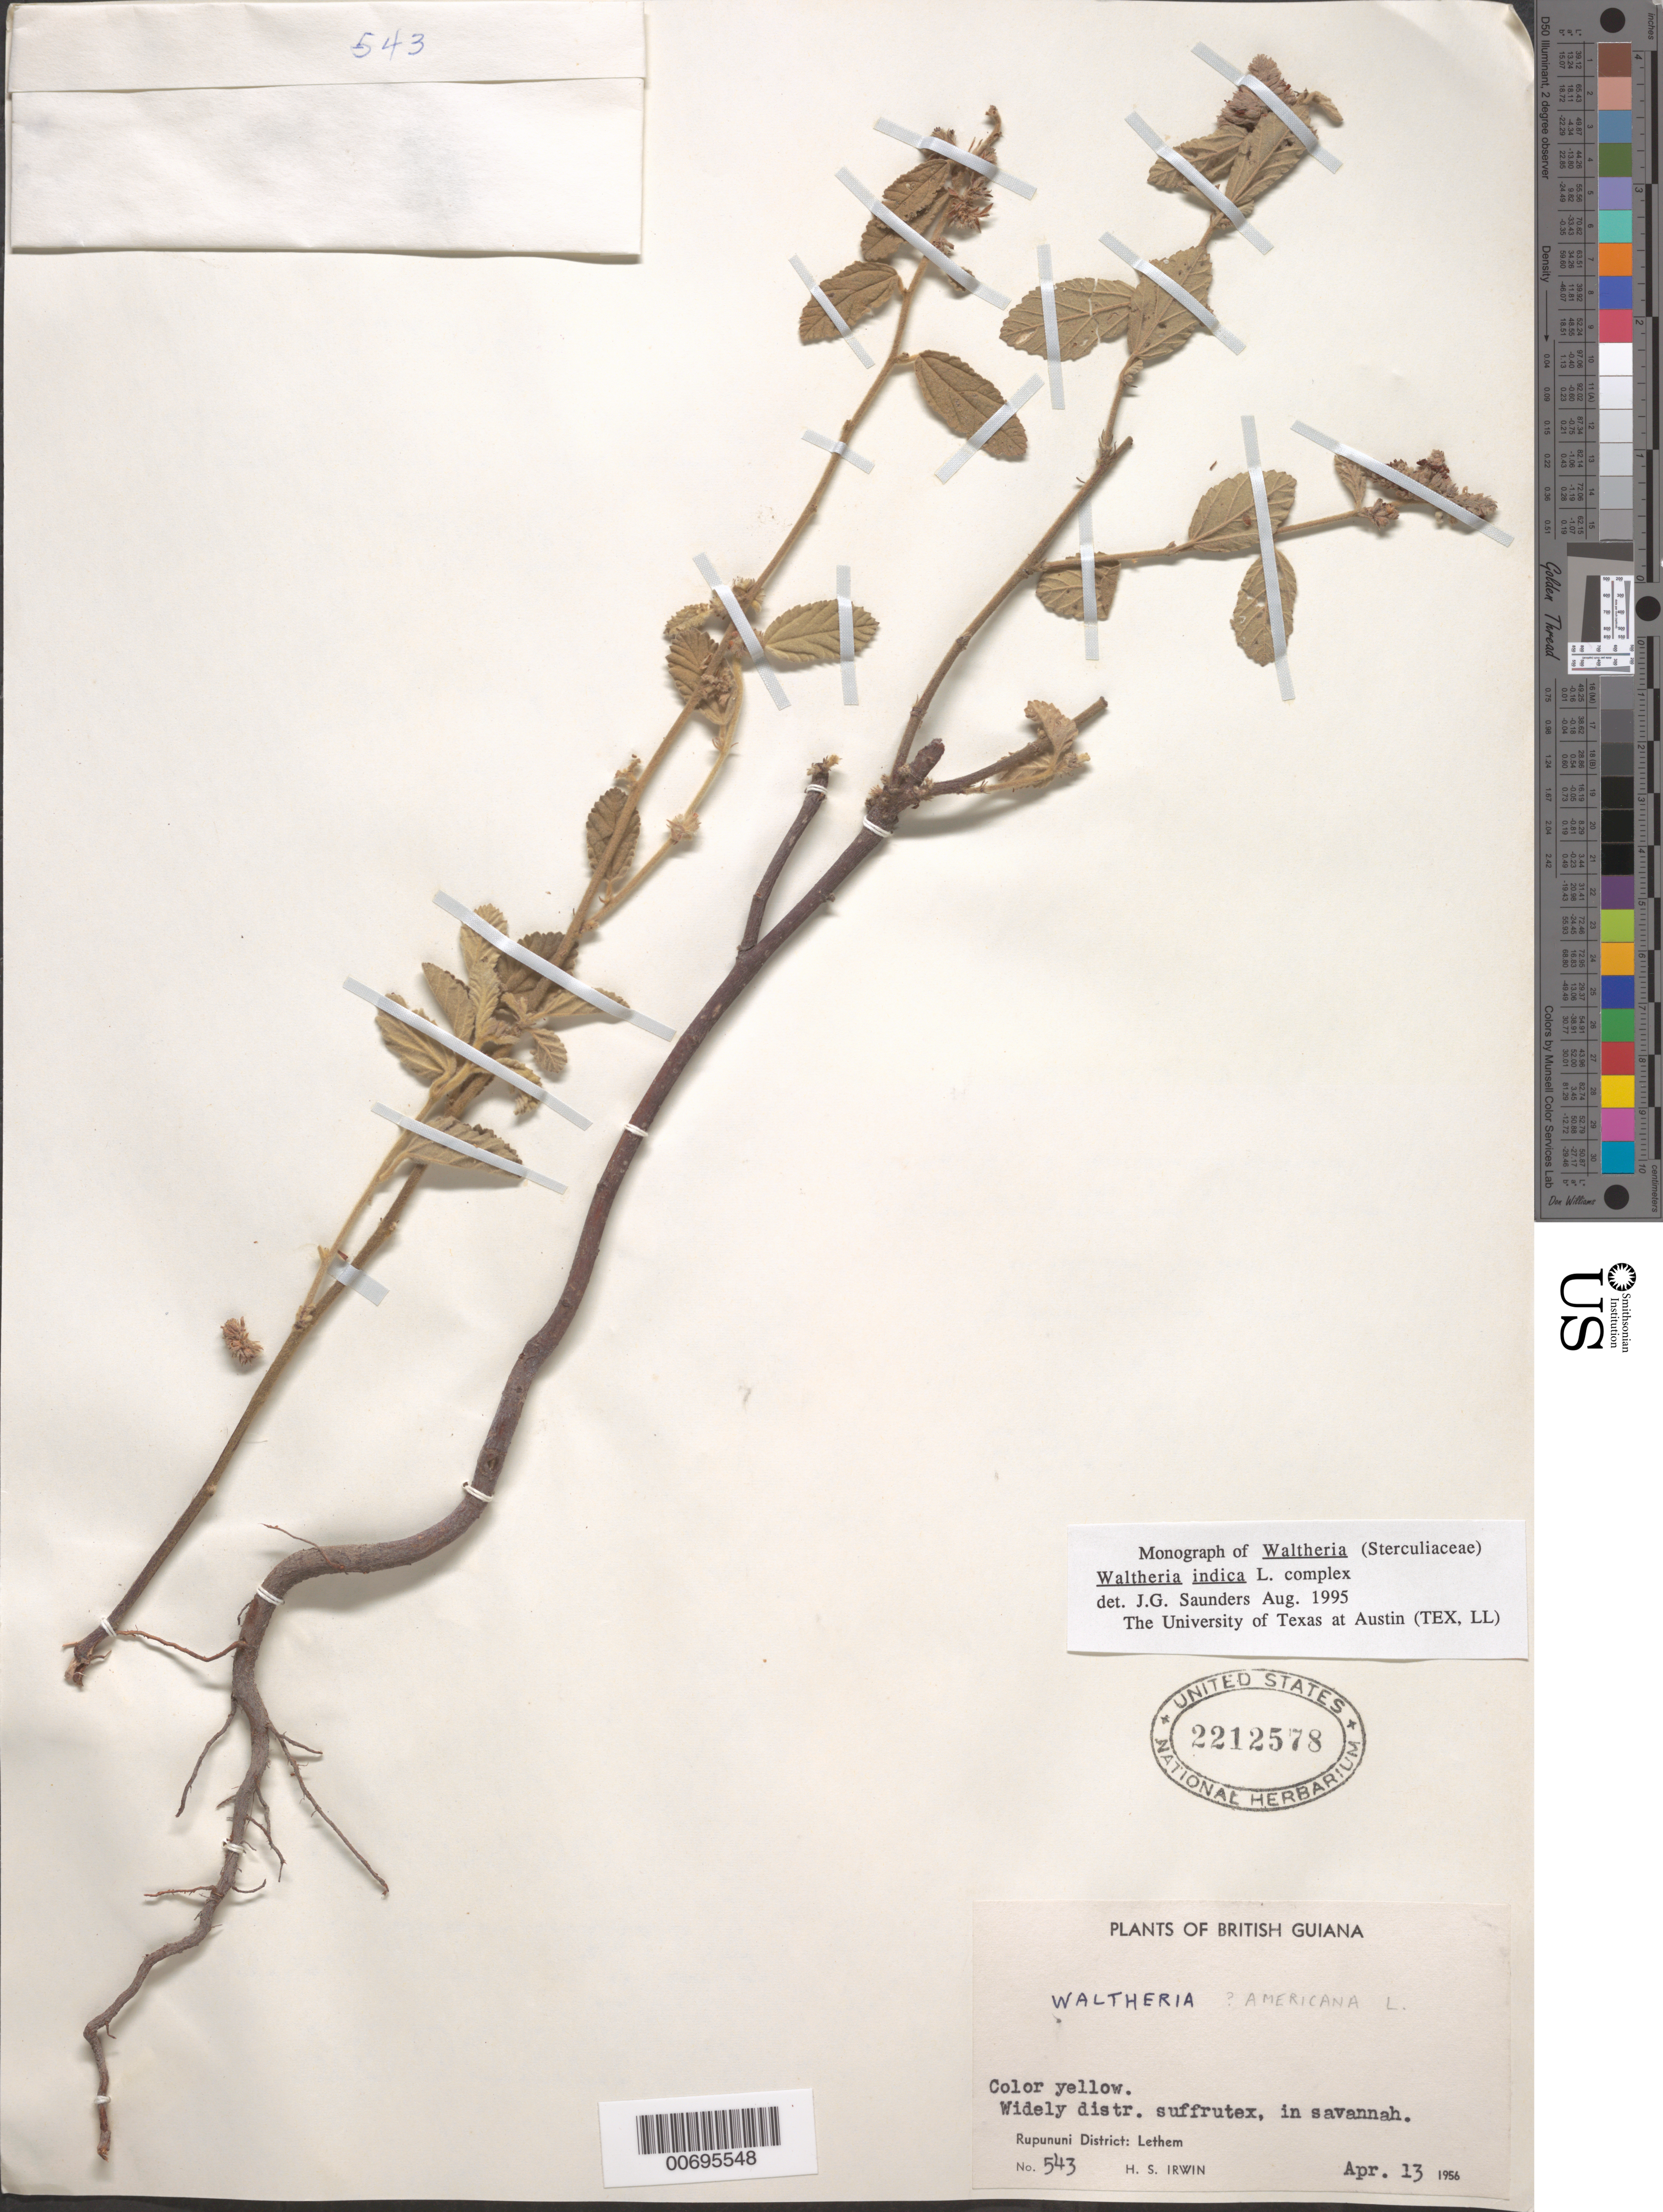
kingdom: Plantae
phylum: Tracheophyta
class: Magnoliopsida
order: Malvales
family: Malvaceae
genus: Waltheria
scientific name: Waltheria indica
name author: L.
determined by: Saunders, J. G.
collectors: H. Irwin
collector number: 543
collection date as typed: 13-Apr-56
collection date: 1956-04-13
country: Guyana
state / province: U. Takutu-U. Essequibo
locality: Lethem, Rupununi Dist.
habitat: Savanna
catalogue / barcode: US 2212578